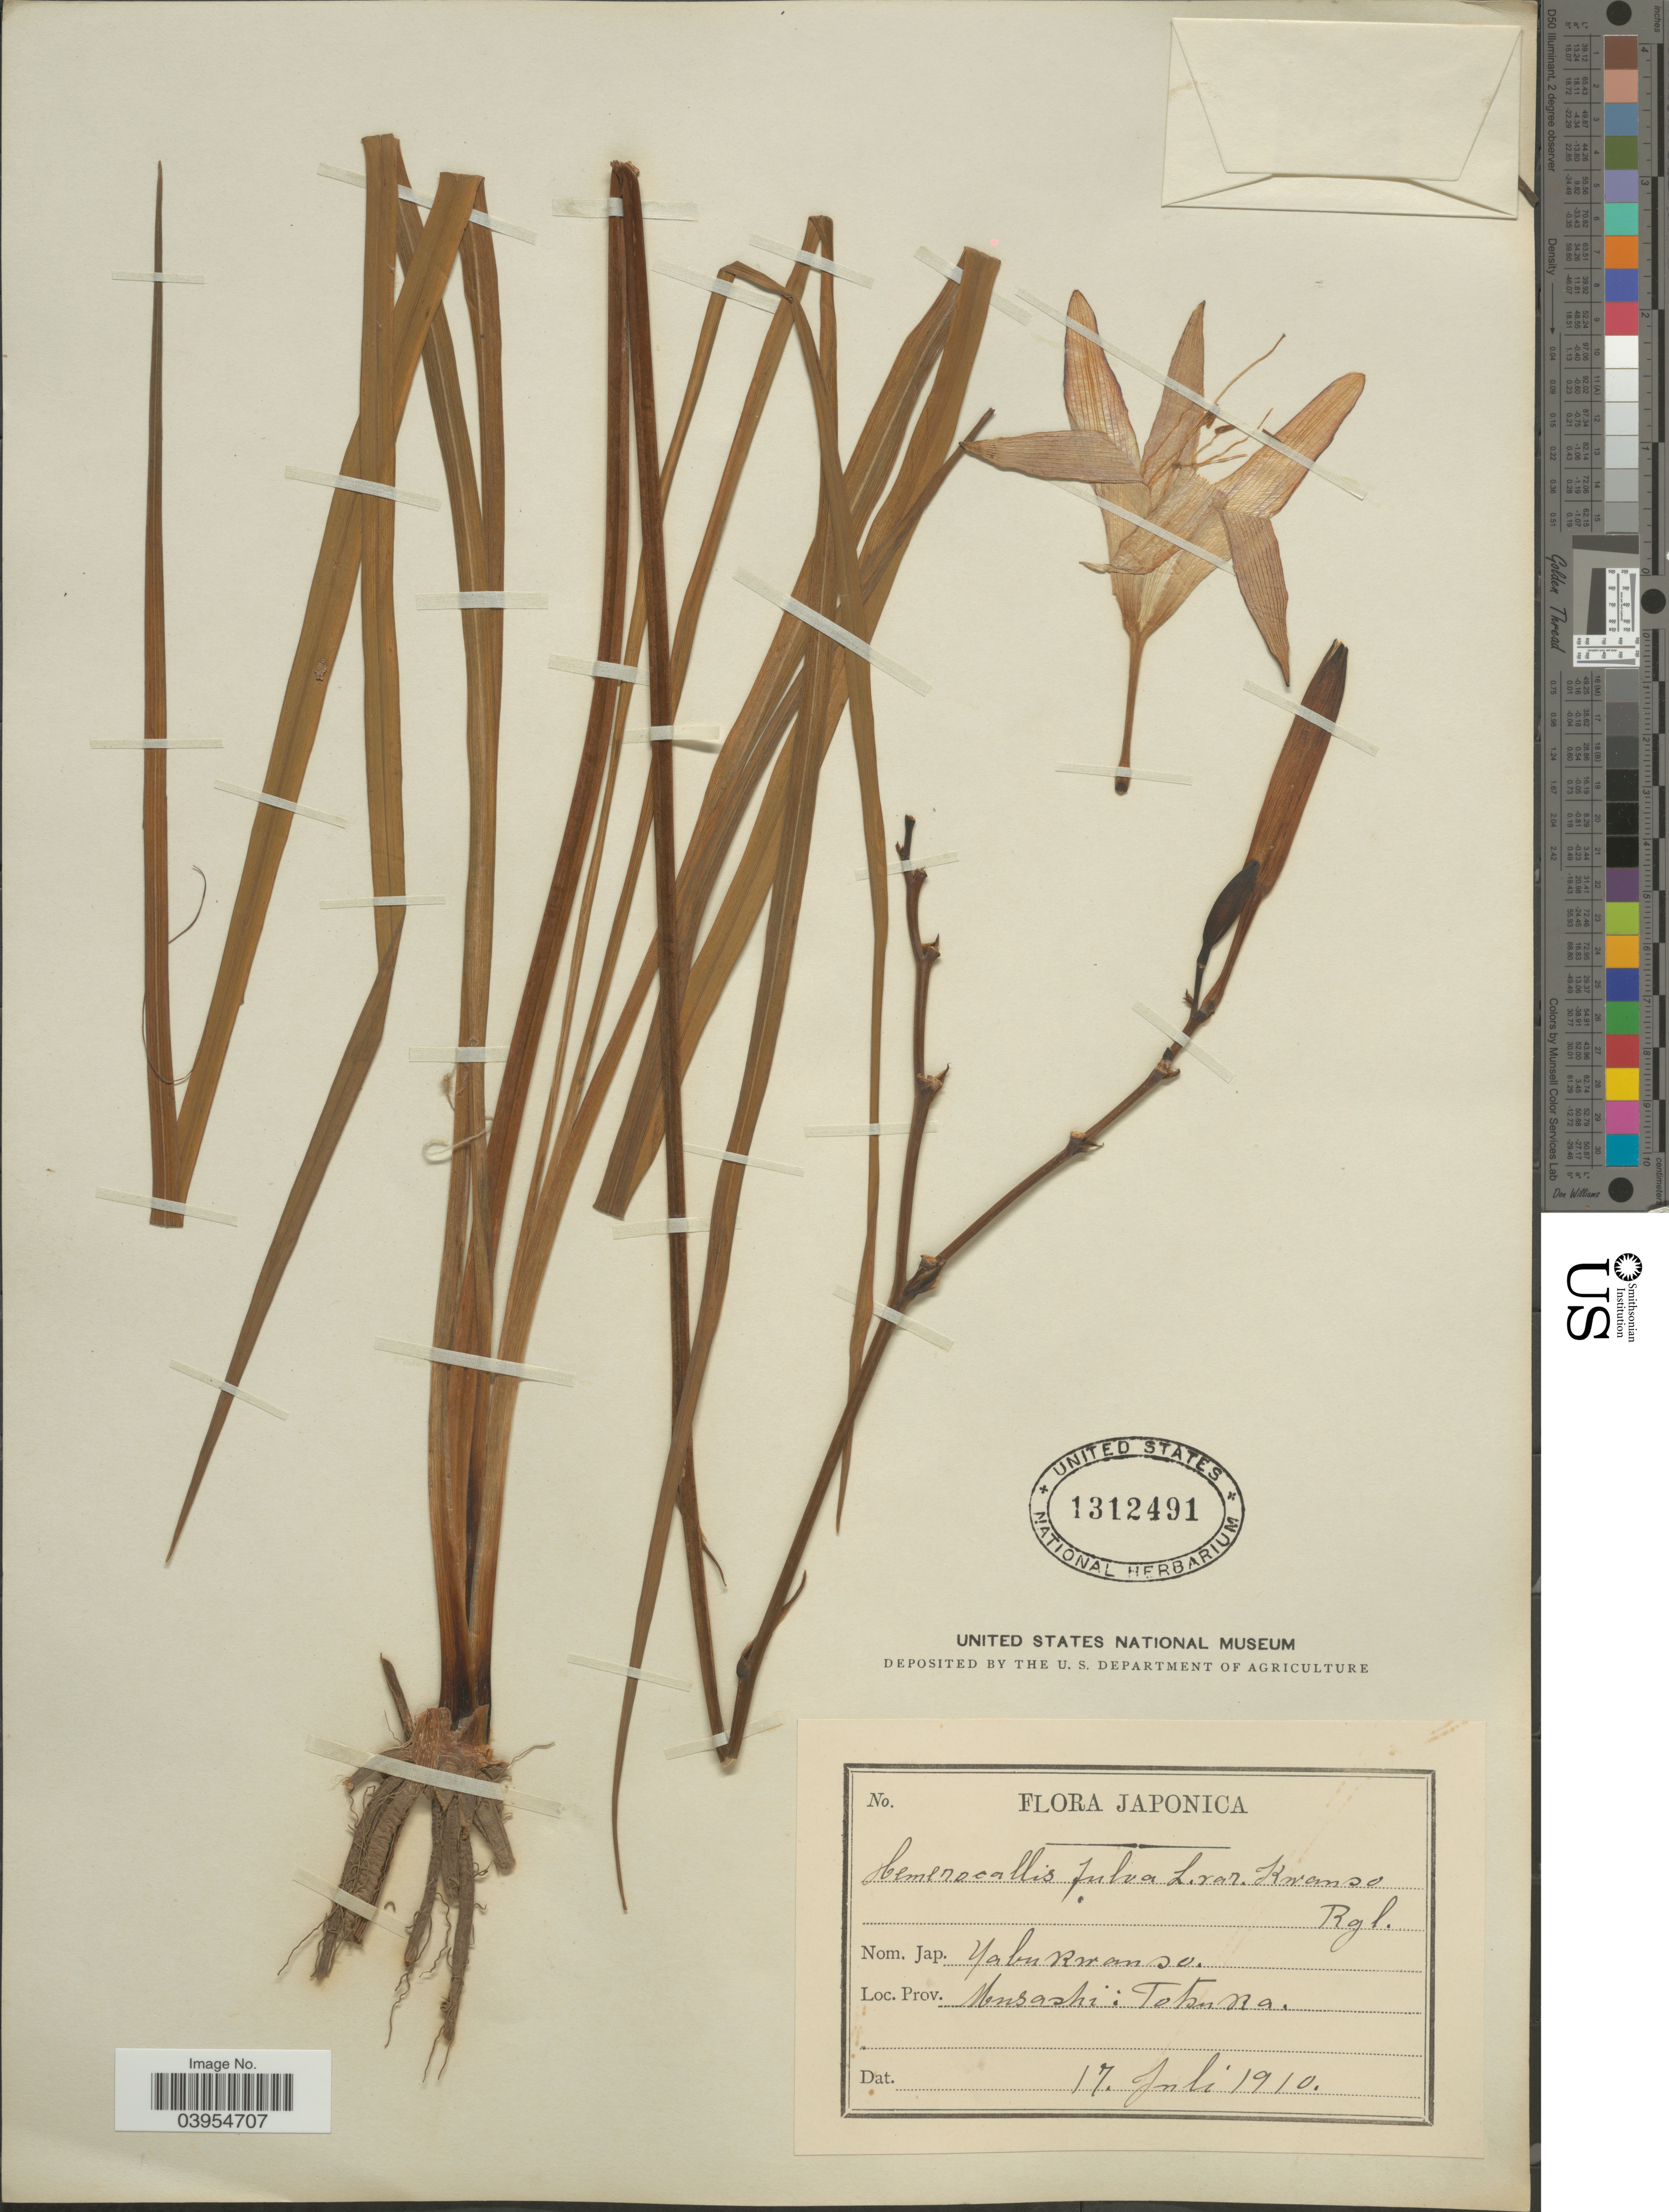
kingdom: Plantae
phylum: Tracheophyta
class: Liliopsida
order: Asparagales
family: Asphodelaceae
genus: Hemerocallis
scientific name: Hemerocallis fulva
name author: L.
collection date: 1910-07-17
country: Japan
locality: Prov. Musashi: Totsuka.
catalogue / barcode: US 1312491